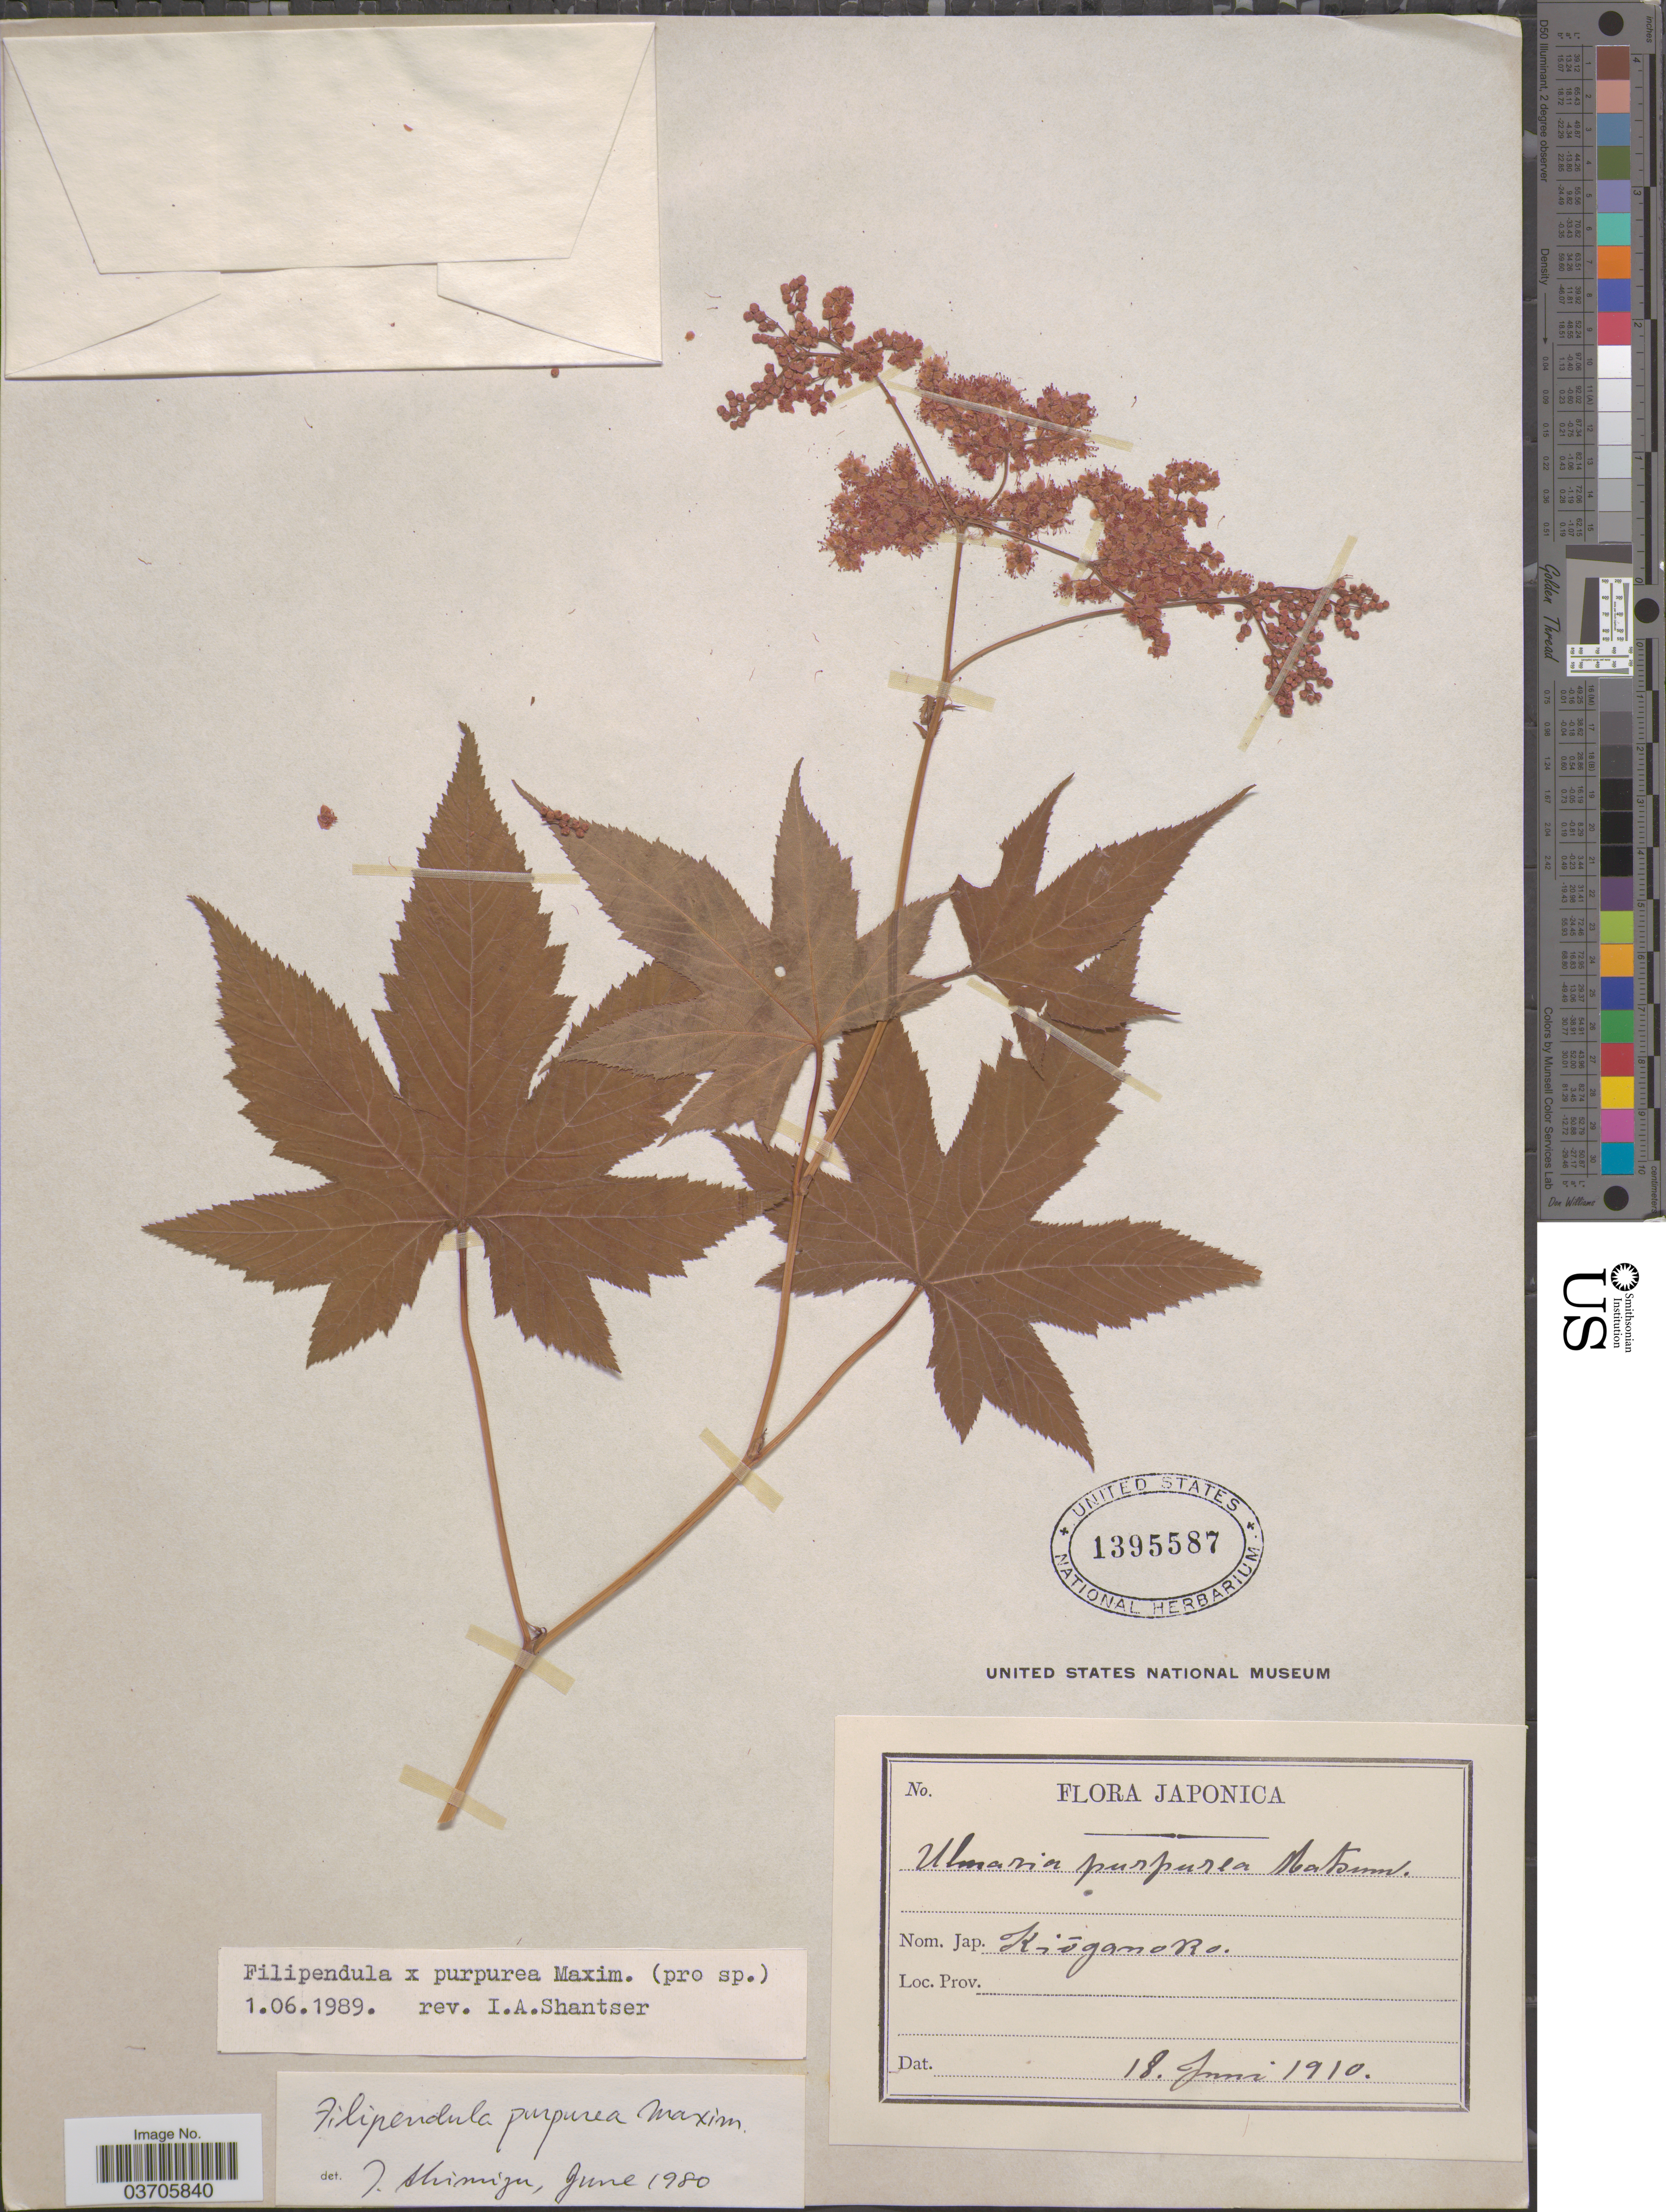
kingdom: Plantae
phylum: Tracheophyta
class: Magnoliopsida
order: Rosales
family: Rosaceae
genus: Filipendula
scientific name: Filipendula purpurea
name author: Maxim.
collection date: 1910-06-18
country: Japan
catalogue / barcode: US 1395587